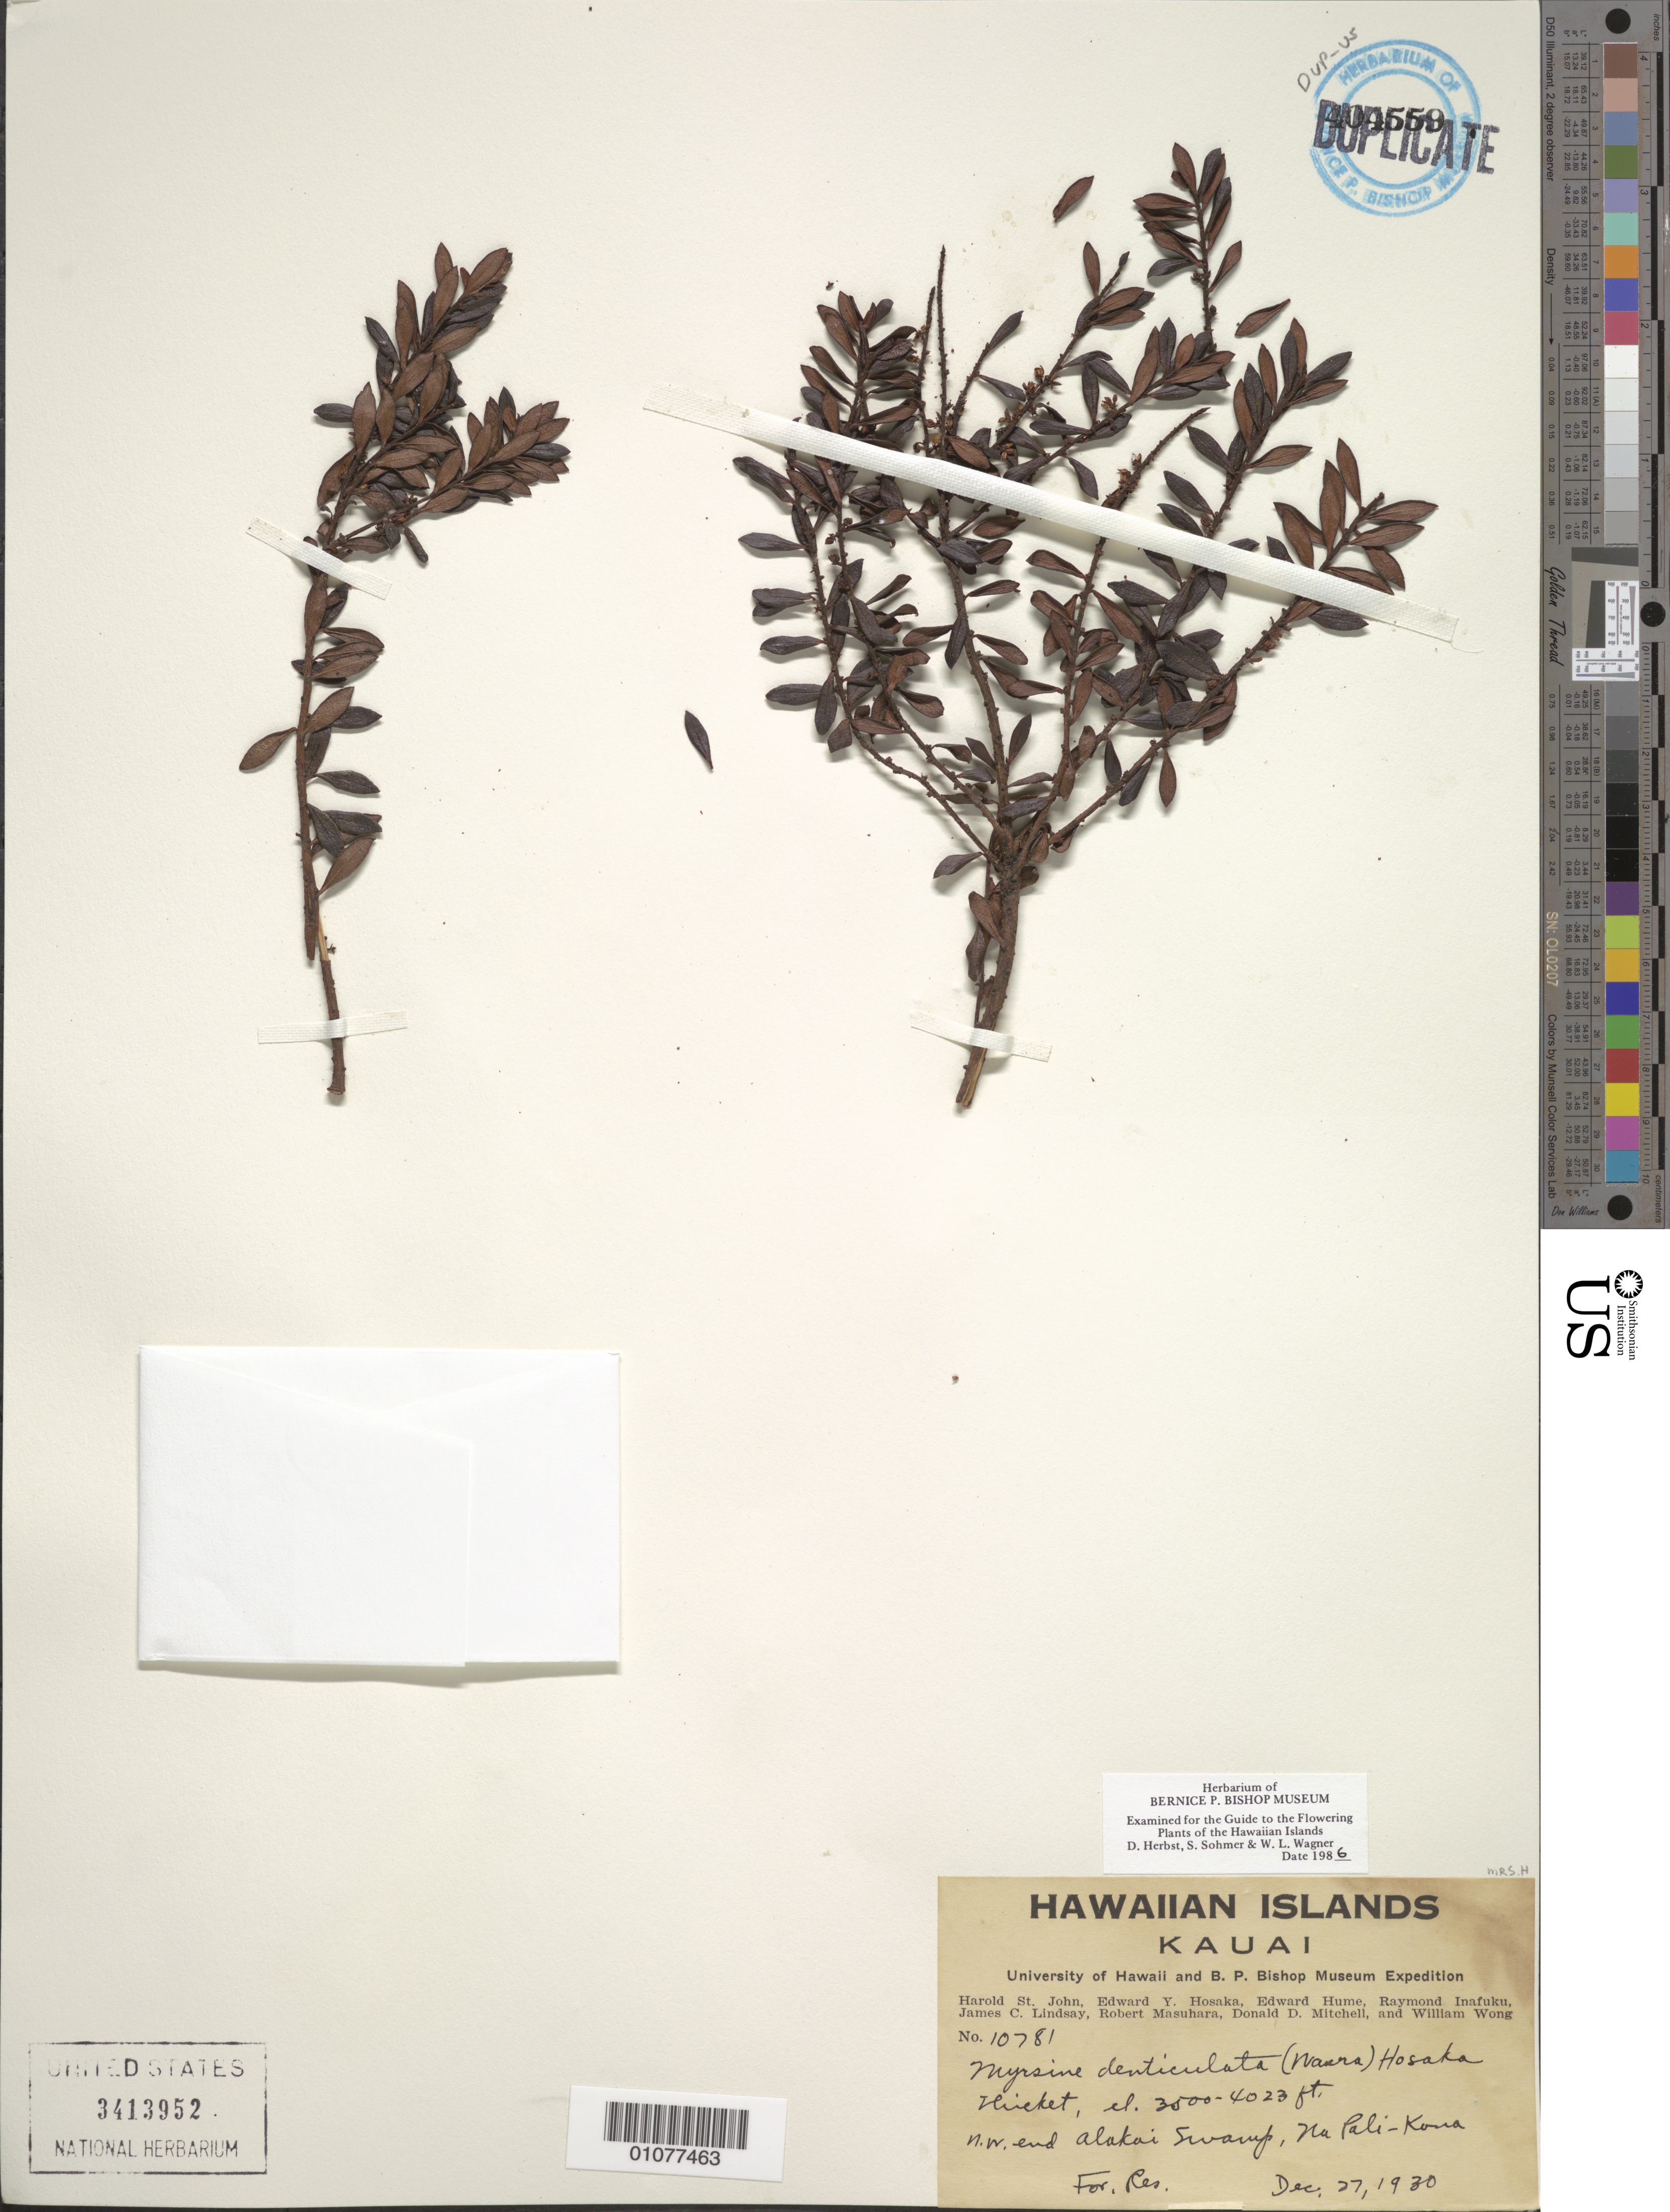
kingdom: Plantae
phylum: Tracheophyta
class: Magnoliopsida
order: Ericales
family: Primulaceae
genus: Myrsine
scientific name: Myrsine denticulata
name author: (Wawra) Hosaka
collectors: H. St. John, E. Y. Hosaka, E. Hume, R. Inafuku, J. Lindsay, R. Masuhara, D. D. Mitchell & W. Wong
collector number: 10781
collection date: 1930-12-27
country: United States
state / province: Hawaii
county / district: Kauai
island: Kaua'i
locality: NW end of Alakai Swamp, Na Pali-Kona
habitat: Thicket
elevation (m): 914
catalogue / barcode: US 3413952